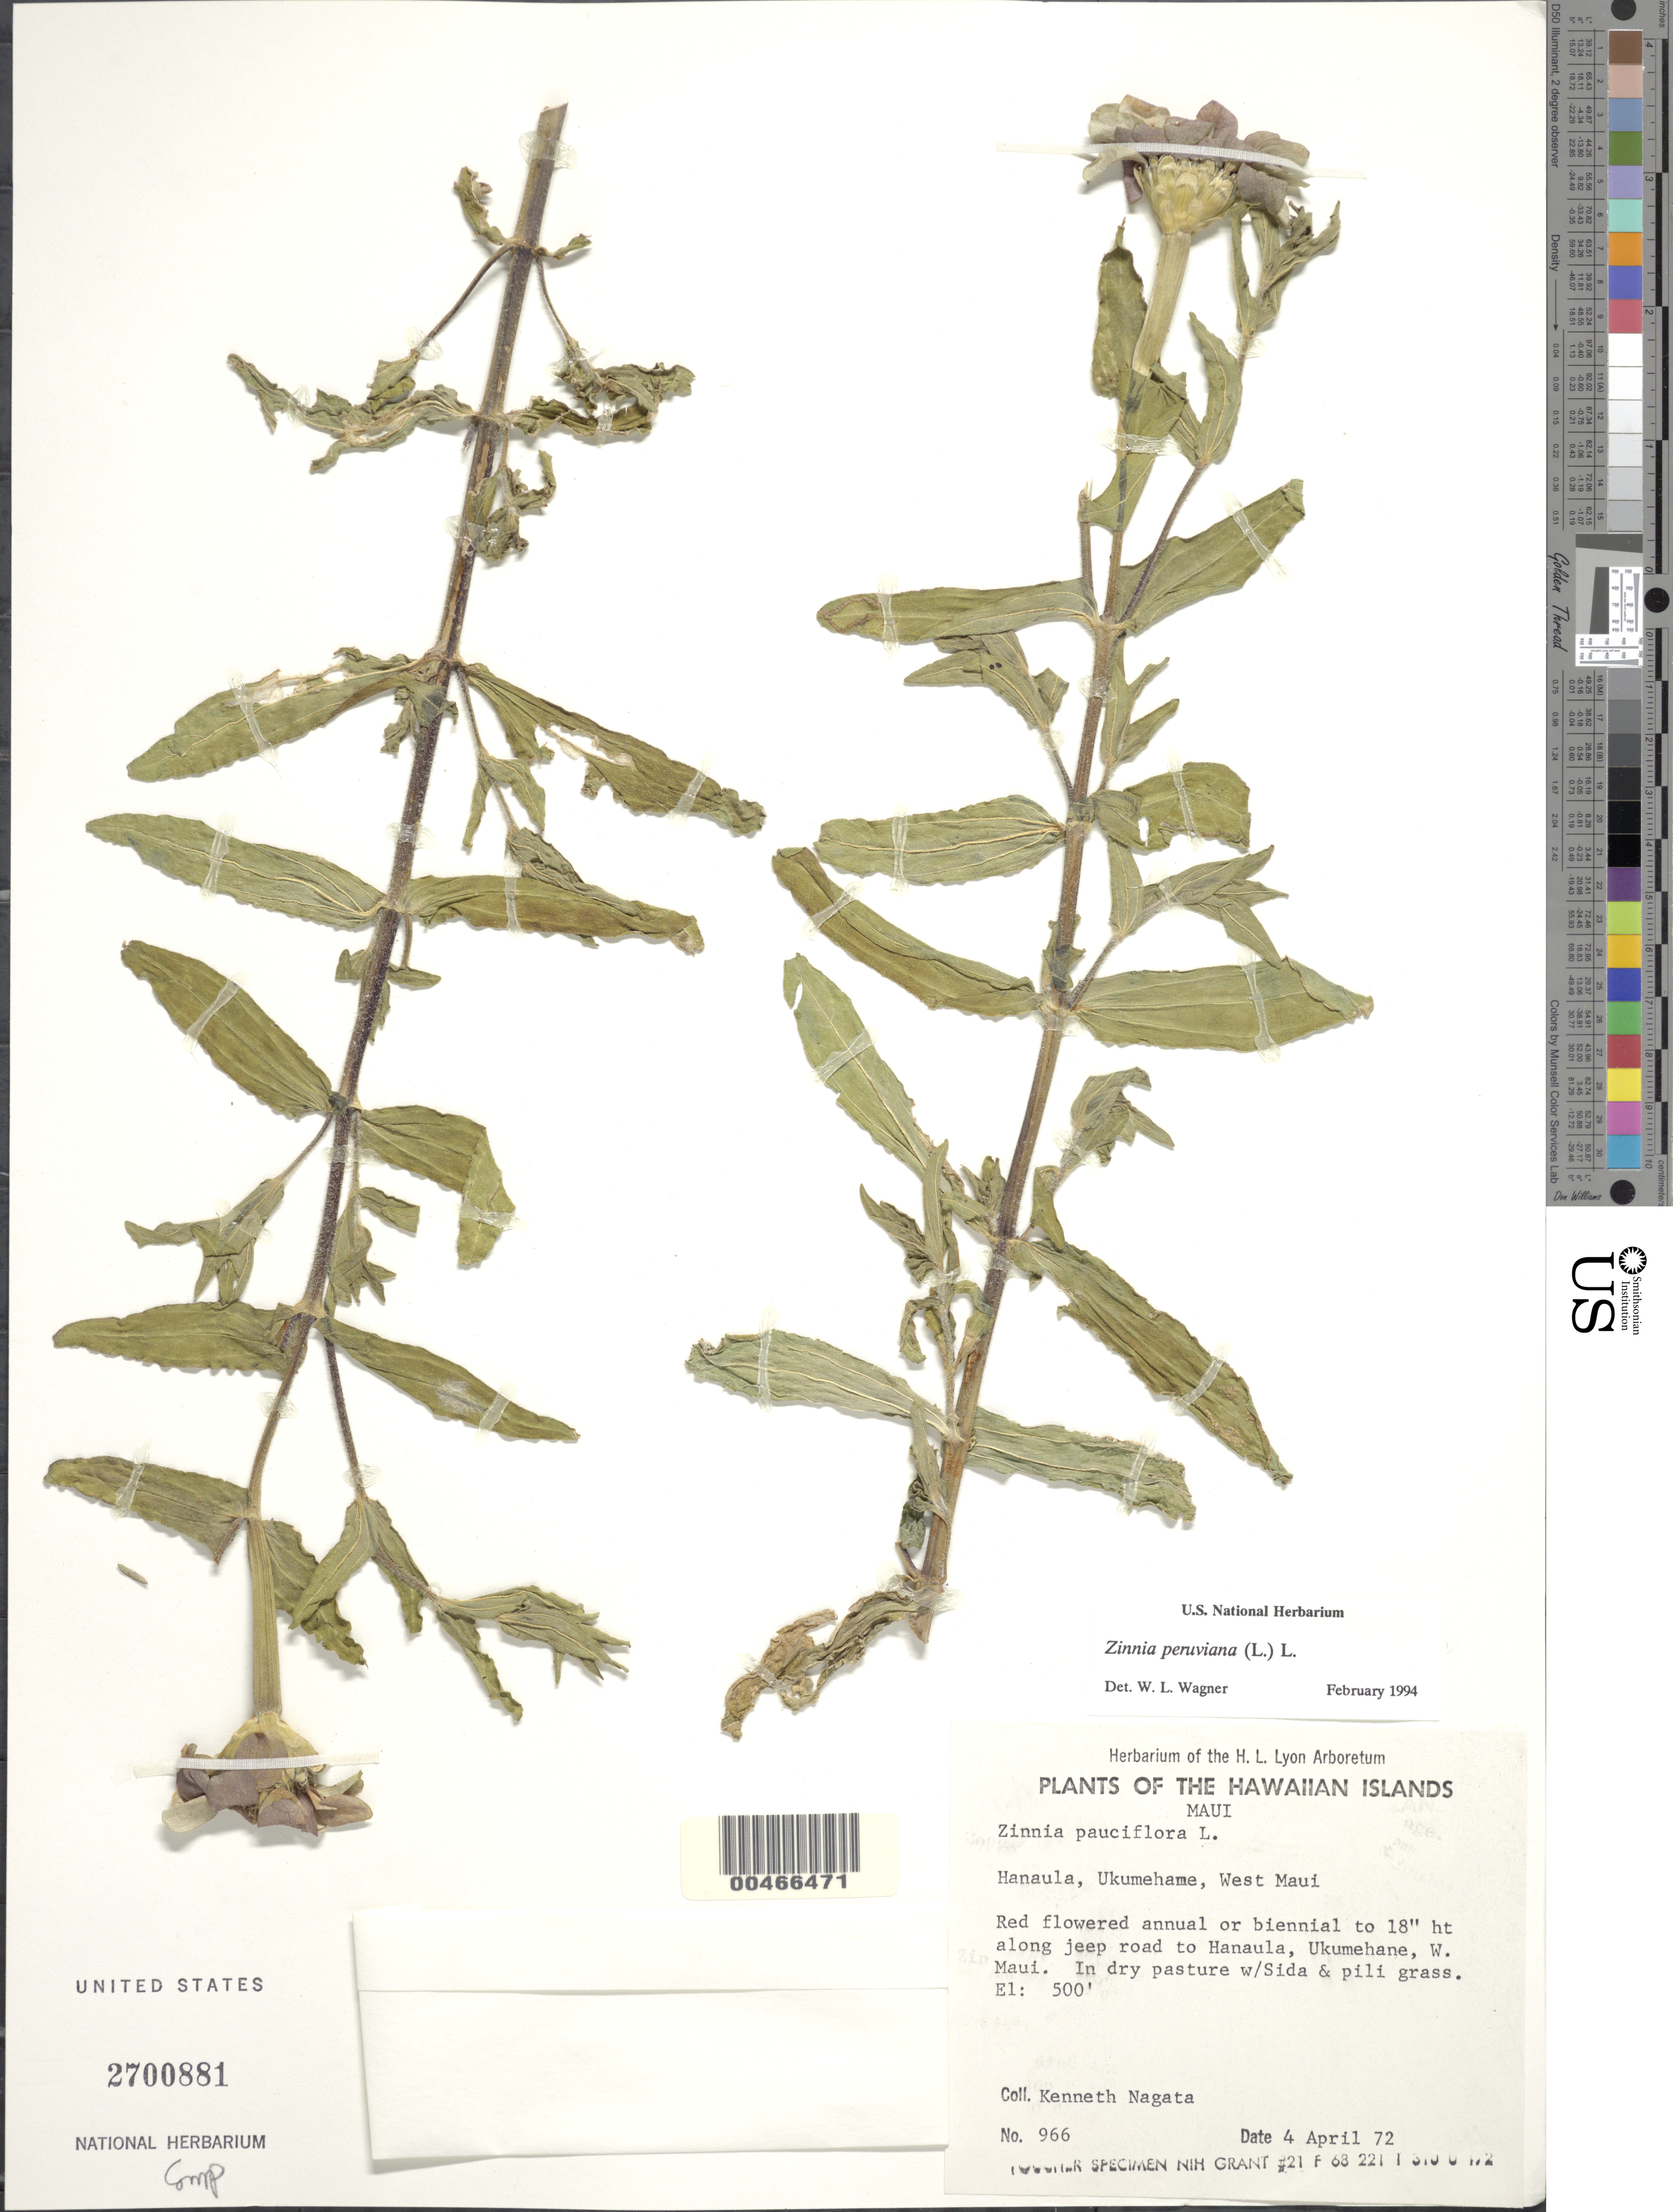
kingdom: Plantae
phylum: Tracheophyta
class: Magnoliopsida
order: Asterales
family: Asteraceae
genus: Zinnia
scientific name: Zinnia peruviana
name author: (L.) L.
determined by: Wagner, W. L., (BOT), Smithsonian Institution - National Museum of Natural History (UNITED STATES)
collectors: K. Nagata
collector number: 966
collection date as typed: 4 Apr 1972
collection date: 1972-04-04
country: United States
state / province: Hawaii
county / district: Maui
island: Maui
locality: along jeep road to Hanaula, Ukumehane, W Maui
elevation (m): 152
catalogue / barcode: US 2700881